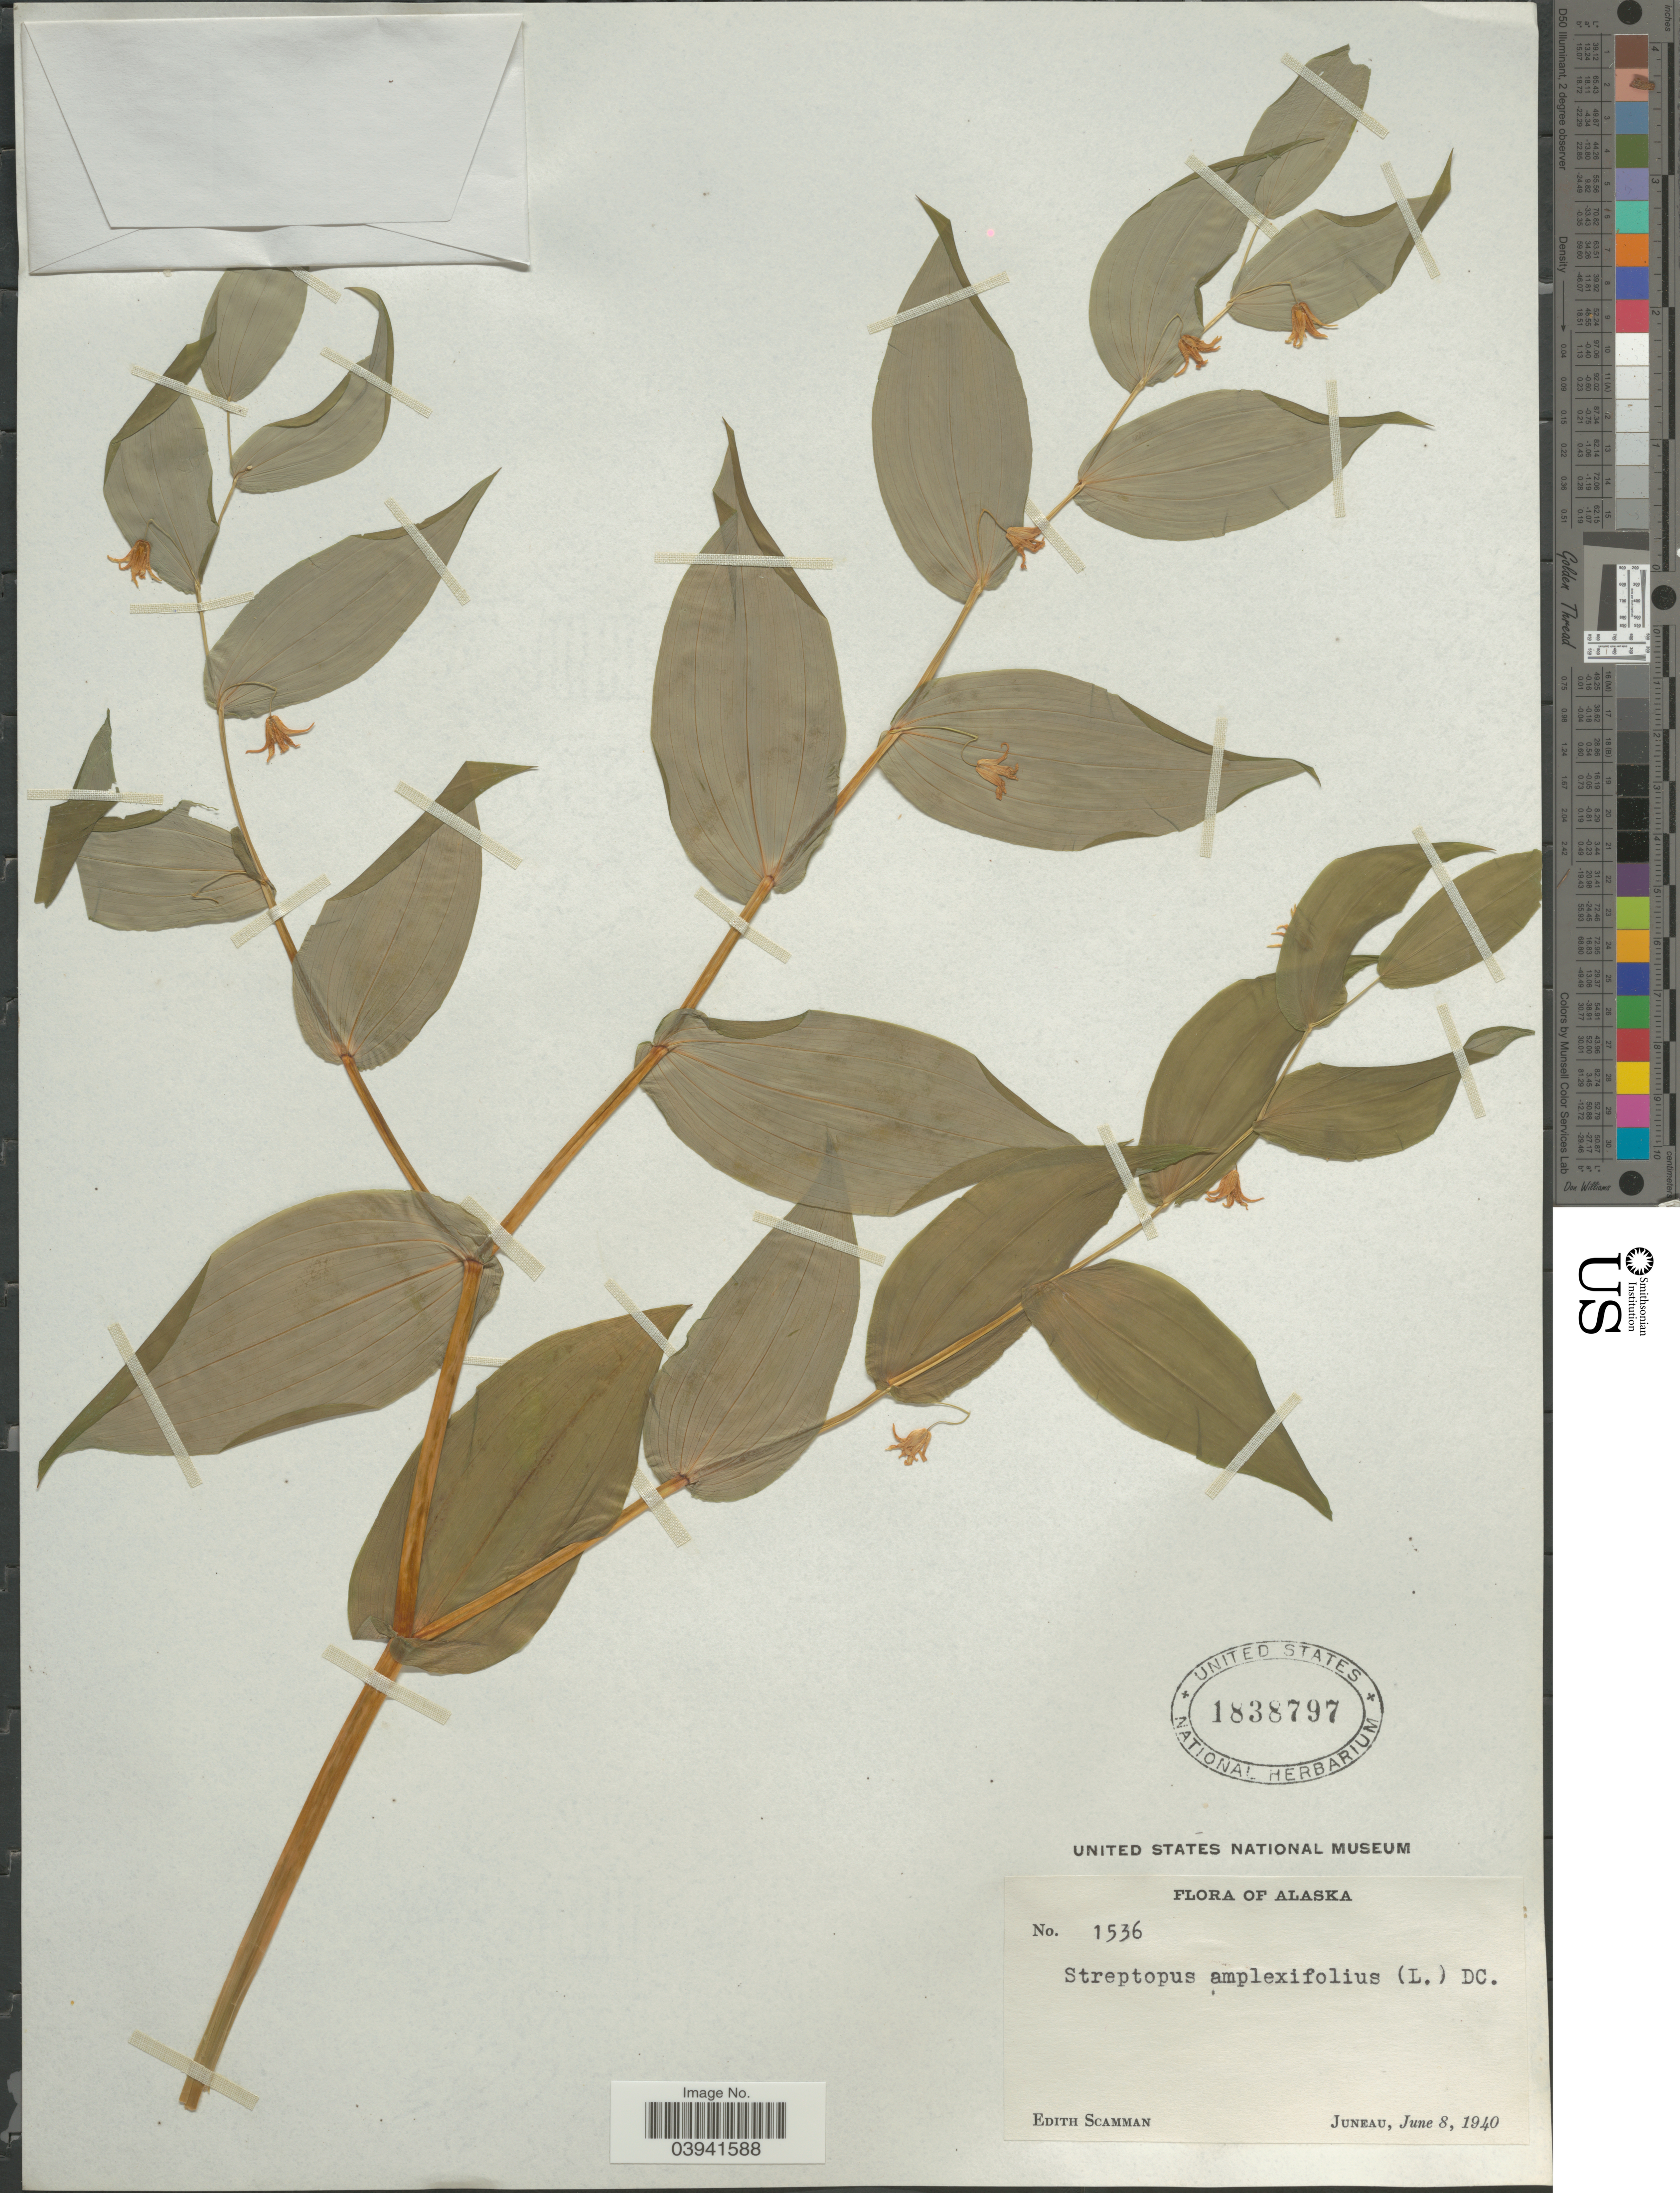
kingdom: Plantae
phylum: Tracheophyta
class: Liliopsida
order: Liliales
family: Liliaceae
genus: Streptopus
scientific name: Streptopus amplexifolius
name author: (L.) DC.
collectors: E. Scamman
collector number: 1536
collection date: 1940-06-08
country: United States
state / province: Alaska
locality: Juneau.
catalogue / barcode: US 1838797